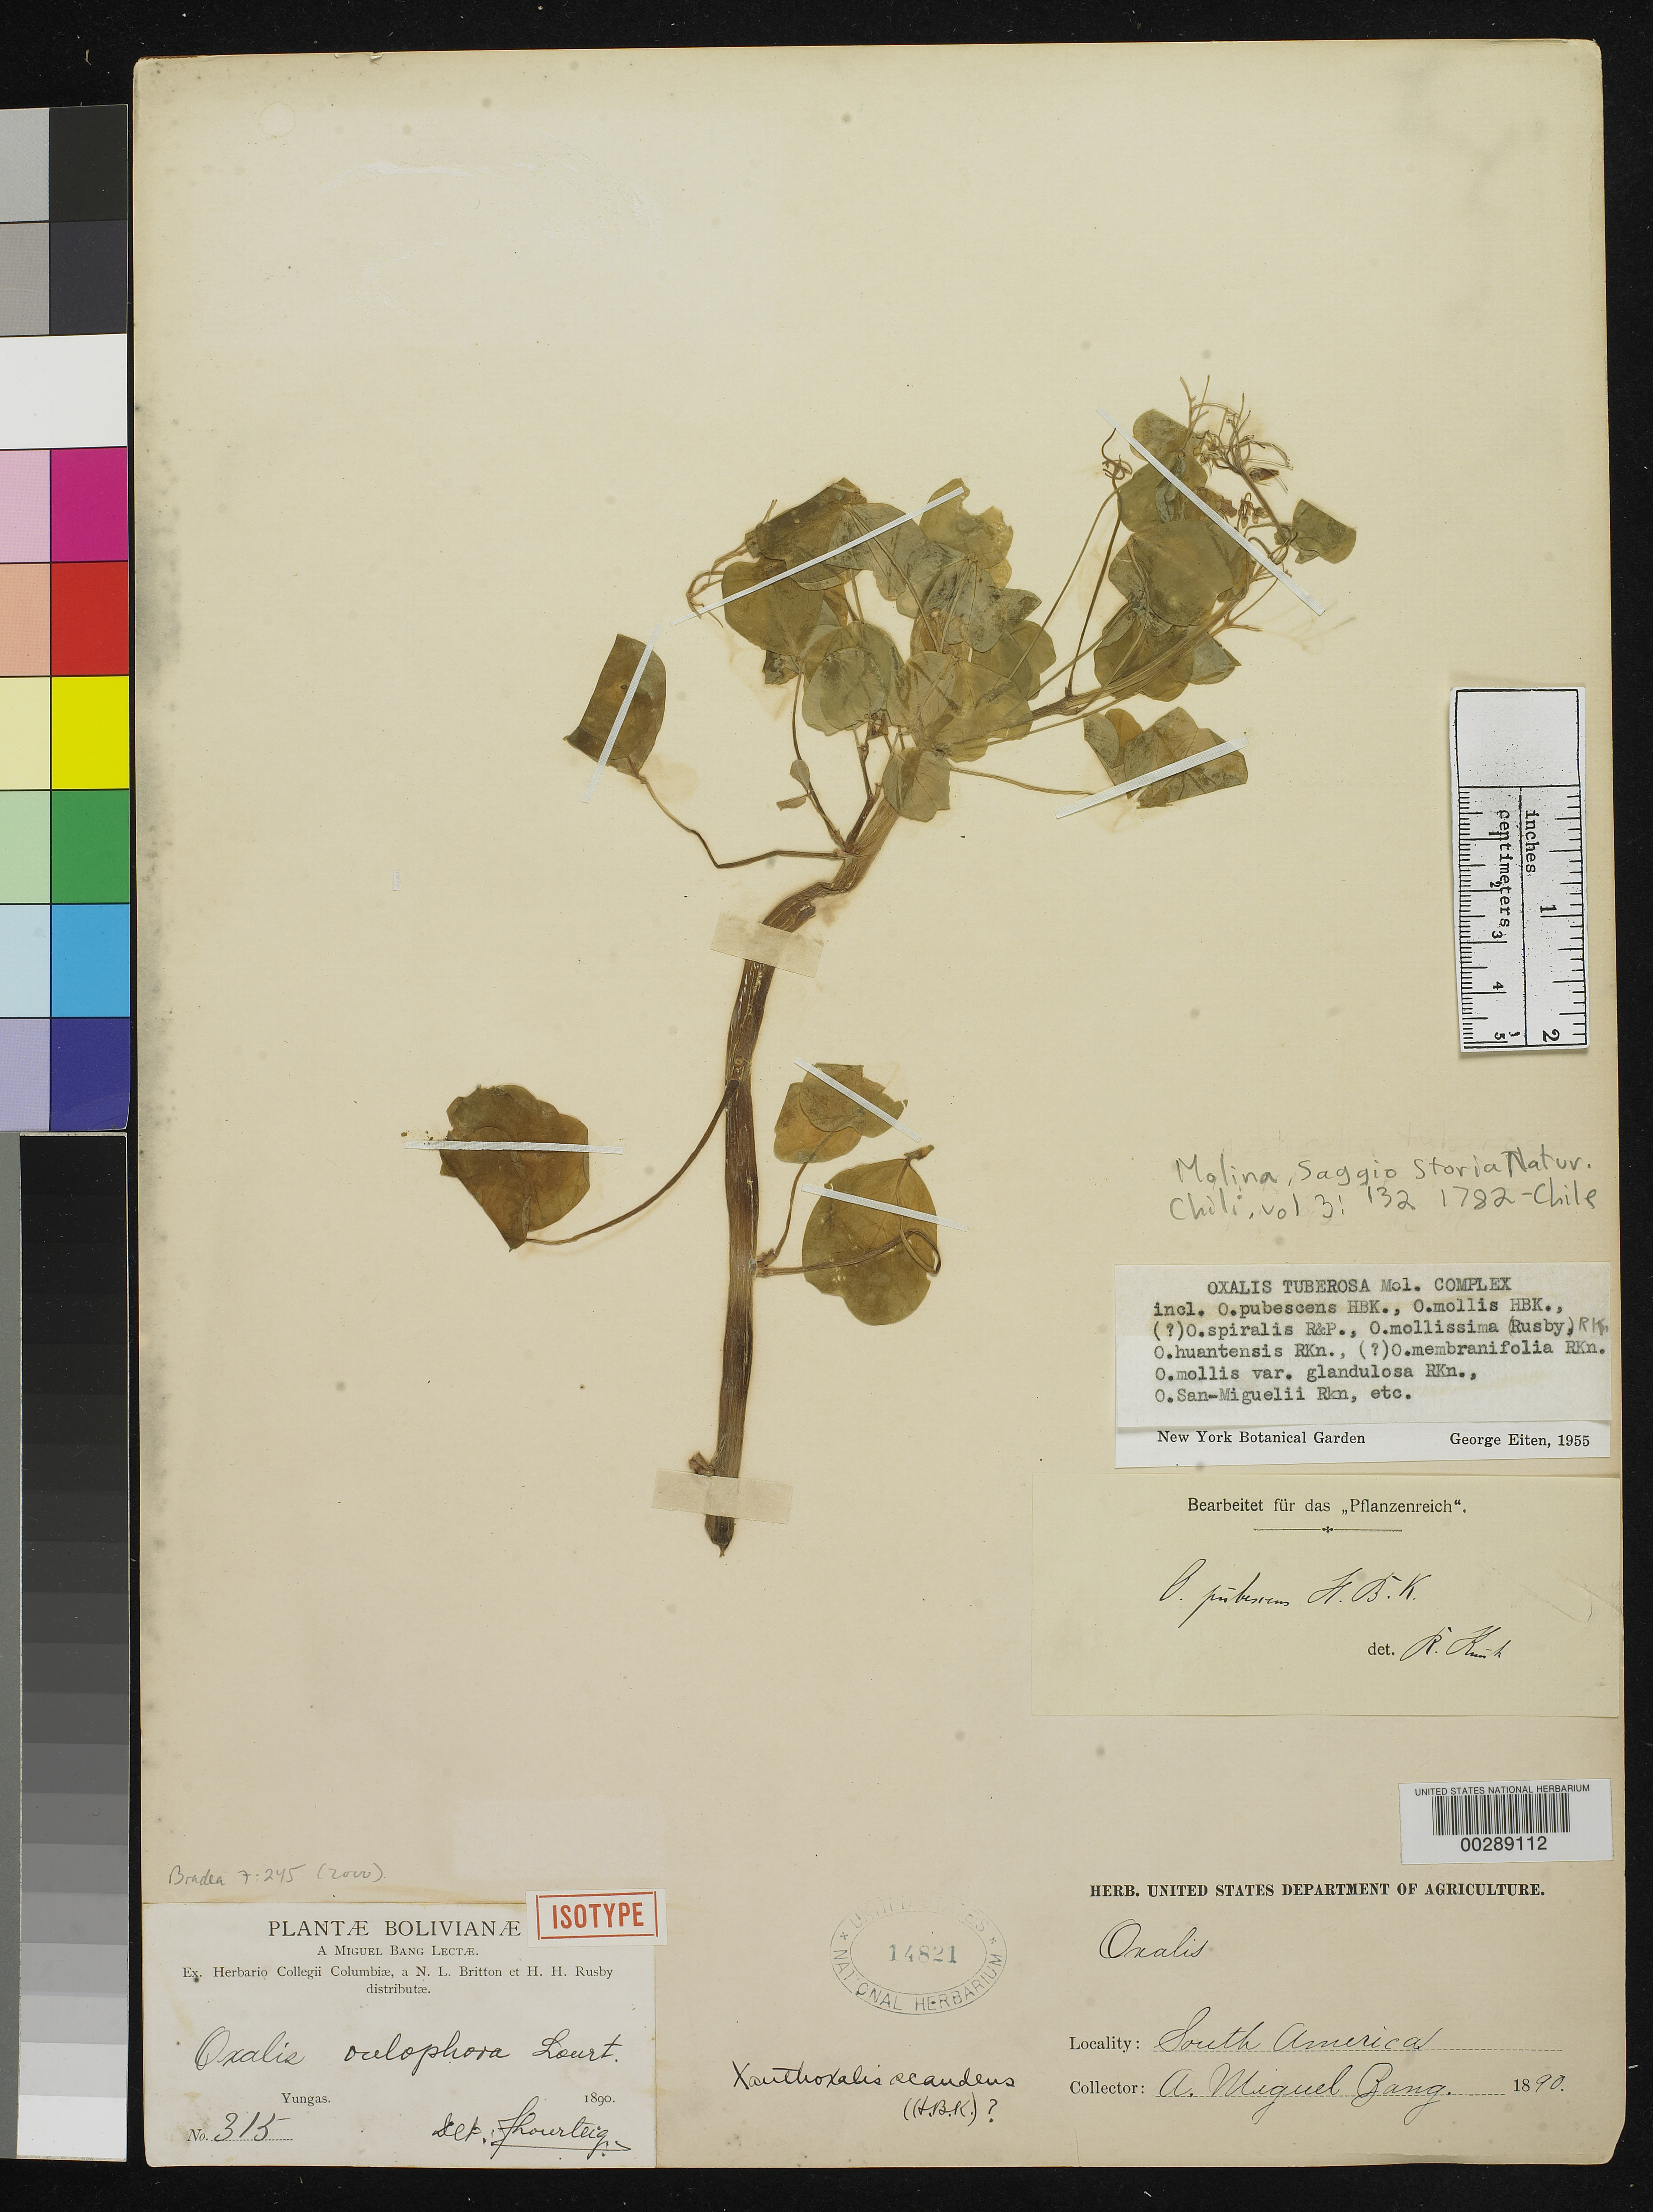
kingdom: Plantae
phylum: Tracheophyta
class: Magnoliopsida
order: Oxalidales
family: Oxalidaceae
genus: Oxalis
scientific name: Oxalis oulophora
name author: Lourteig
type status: Isotype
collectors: M. Bang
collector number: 315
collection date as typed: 1890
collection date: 1890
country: Bolivia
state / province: La Paz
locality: Yungas.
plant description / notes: Holotype at G.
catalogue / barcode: US 14821